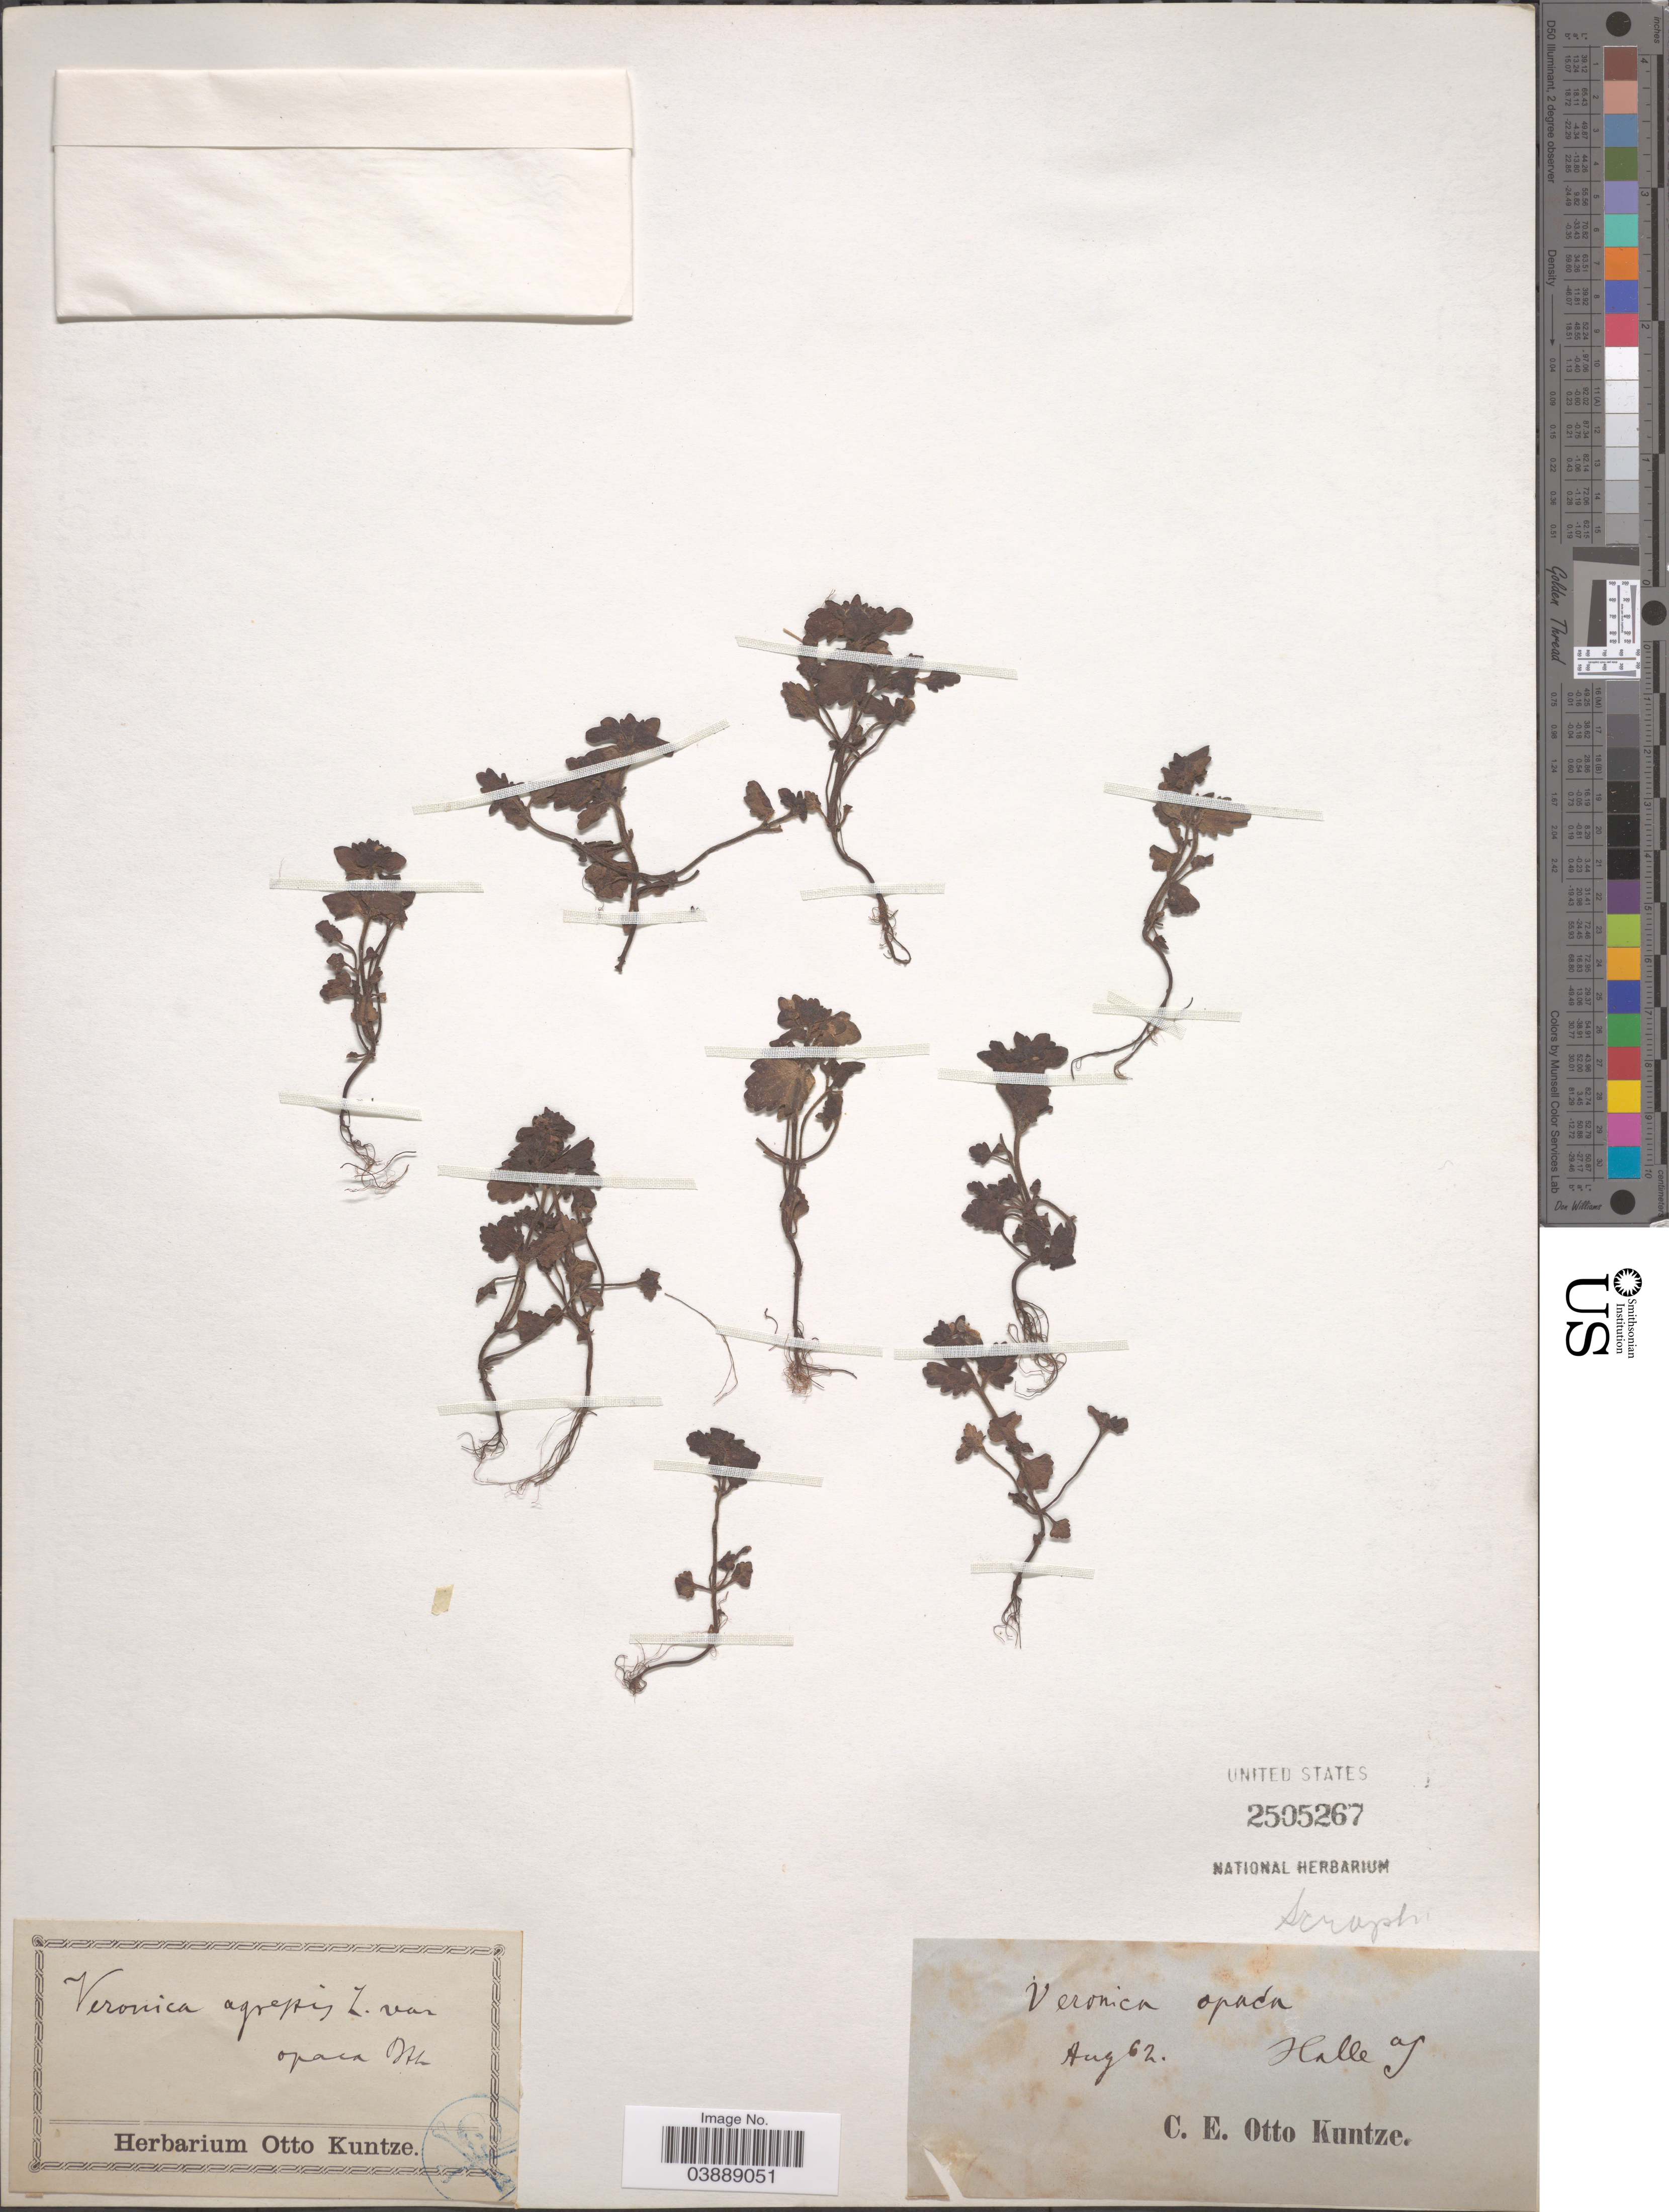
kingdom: Plantae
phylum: Tracheophyta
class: Magnoliopsida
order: Lamiales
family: Plantaginaceae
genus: Veronica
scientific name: Veronica agrestis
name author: L.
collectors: C.E.O. Kuntze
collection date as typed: Transcribed d/m/y: /8/62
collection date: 1862-08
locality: Halle I. [interpreted]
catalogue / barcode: US 2505267